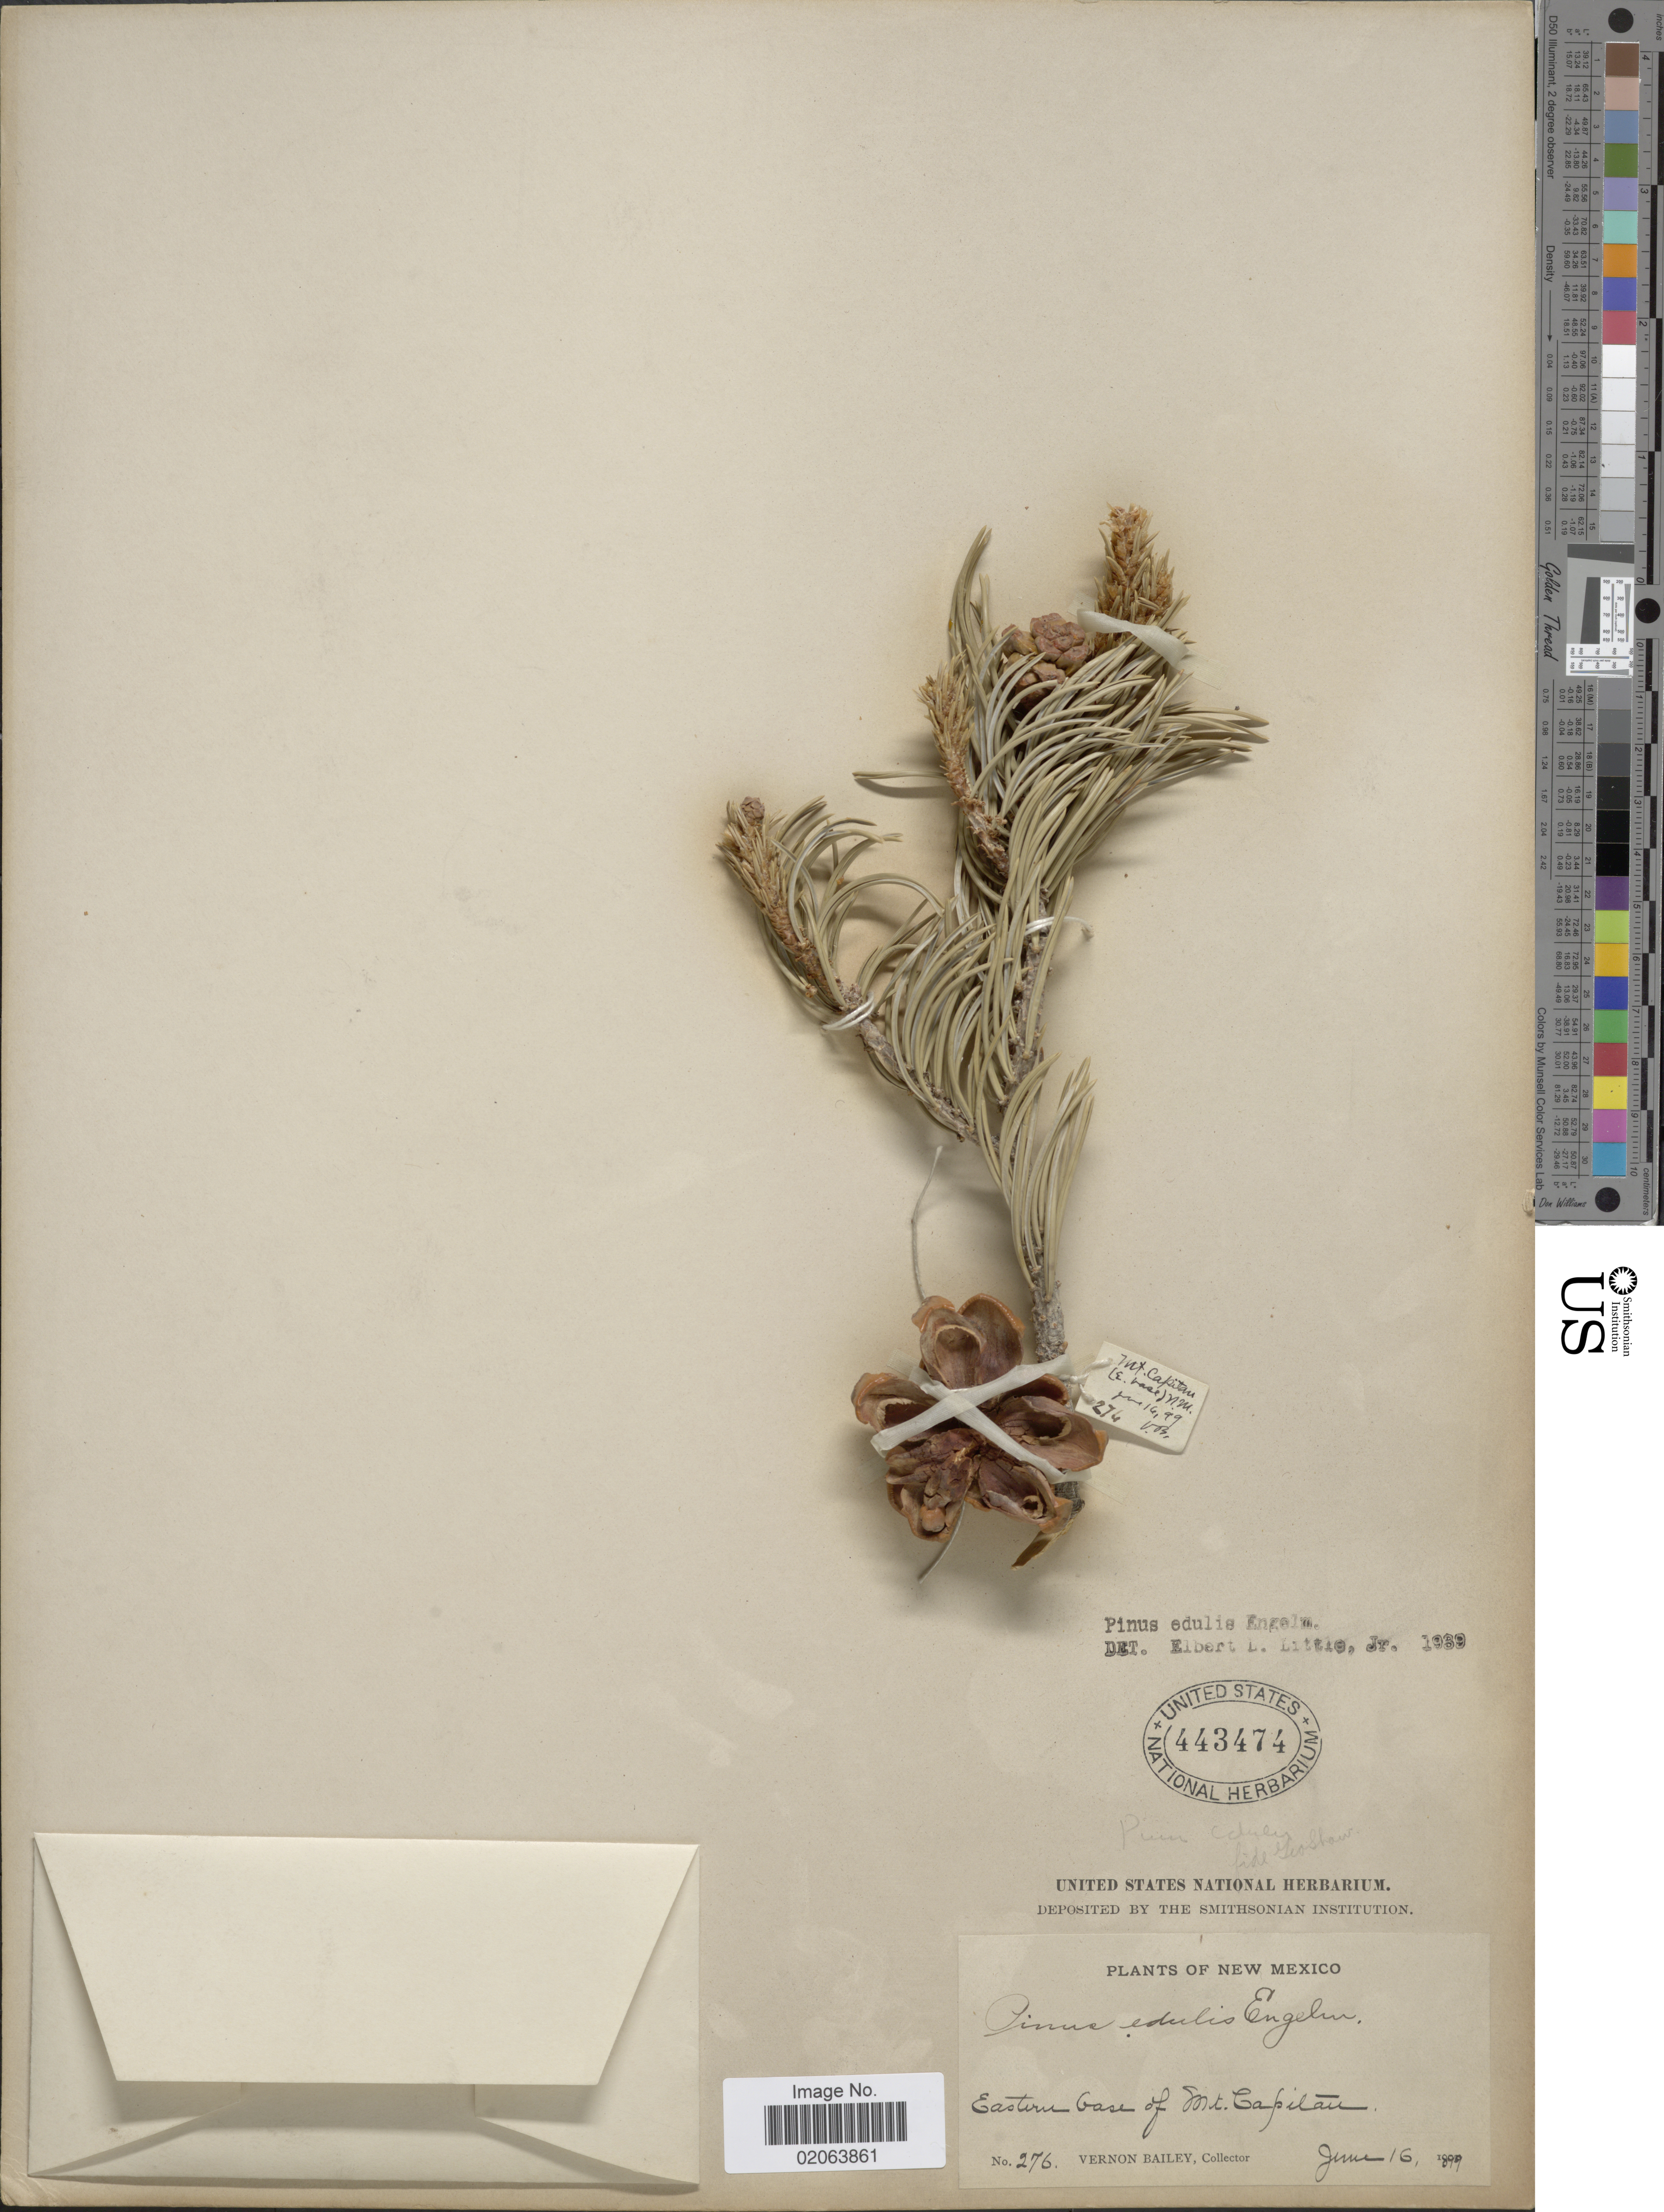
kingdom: Plantae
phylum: Tracheophyta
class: Pinopsida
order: Pinales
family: Pinaceae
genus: Pinus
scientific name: Pinus edulis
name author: Engelm.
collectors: V. O. Bailey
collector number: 276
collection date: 1899-06-16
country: United States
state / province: New Mexico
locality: Eastern base of Mt. Capitan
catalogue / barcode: US 443474